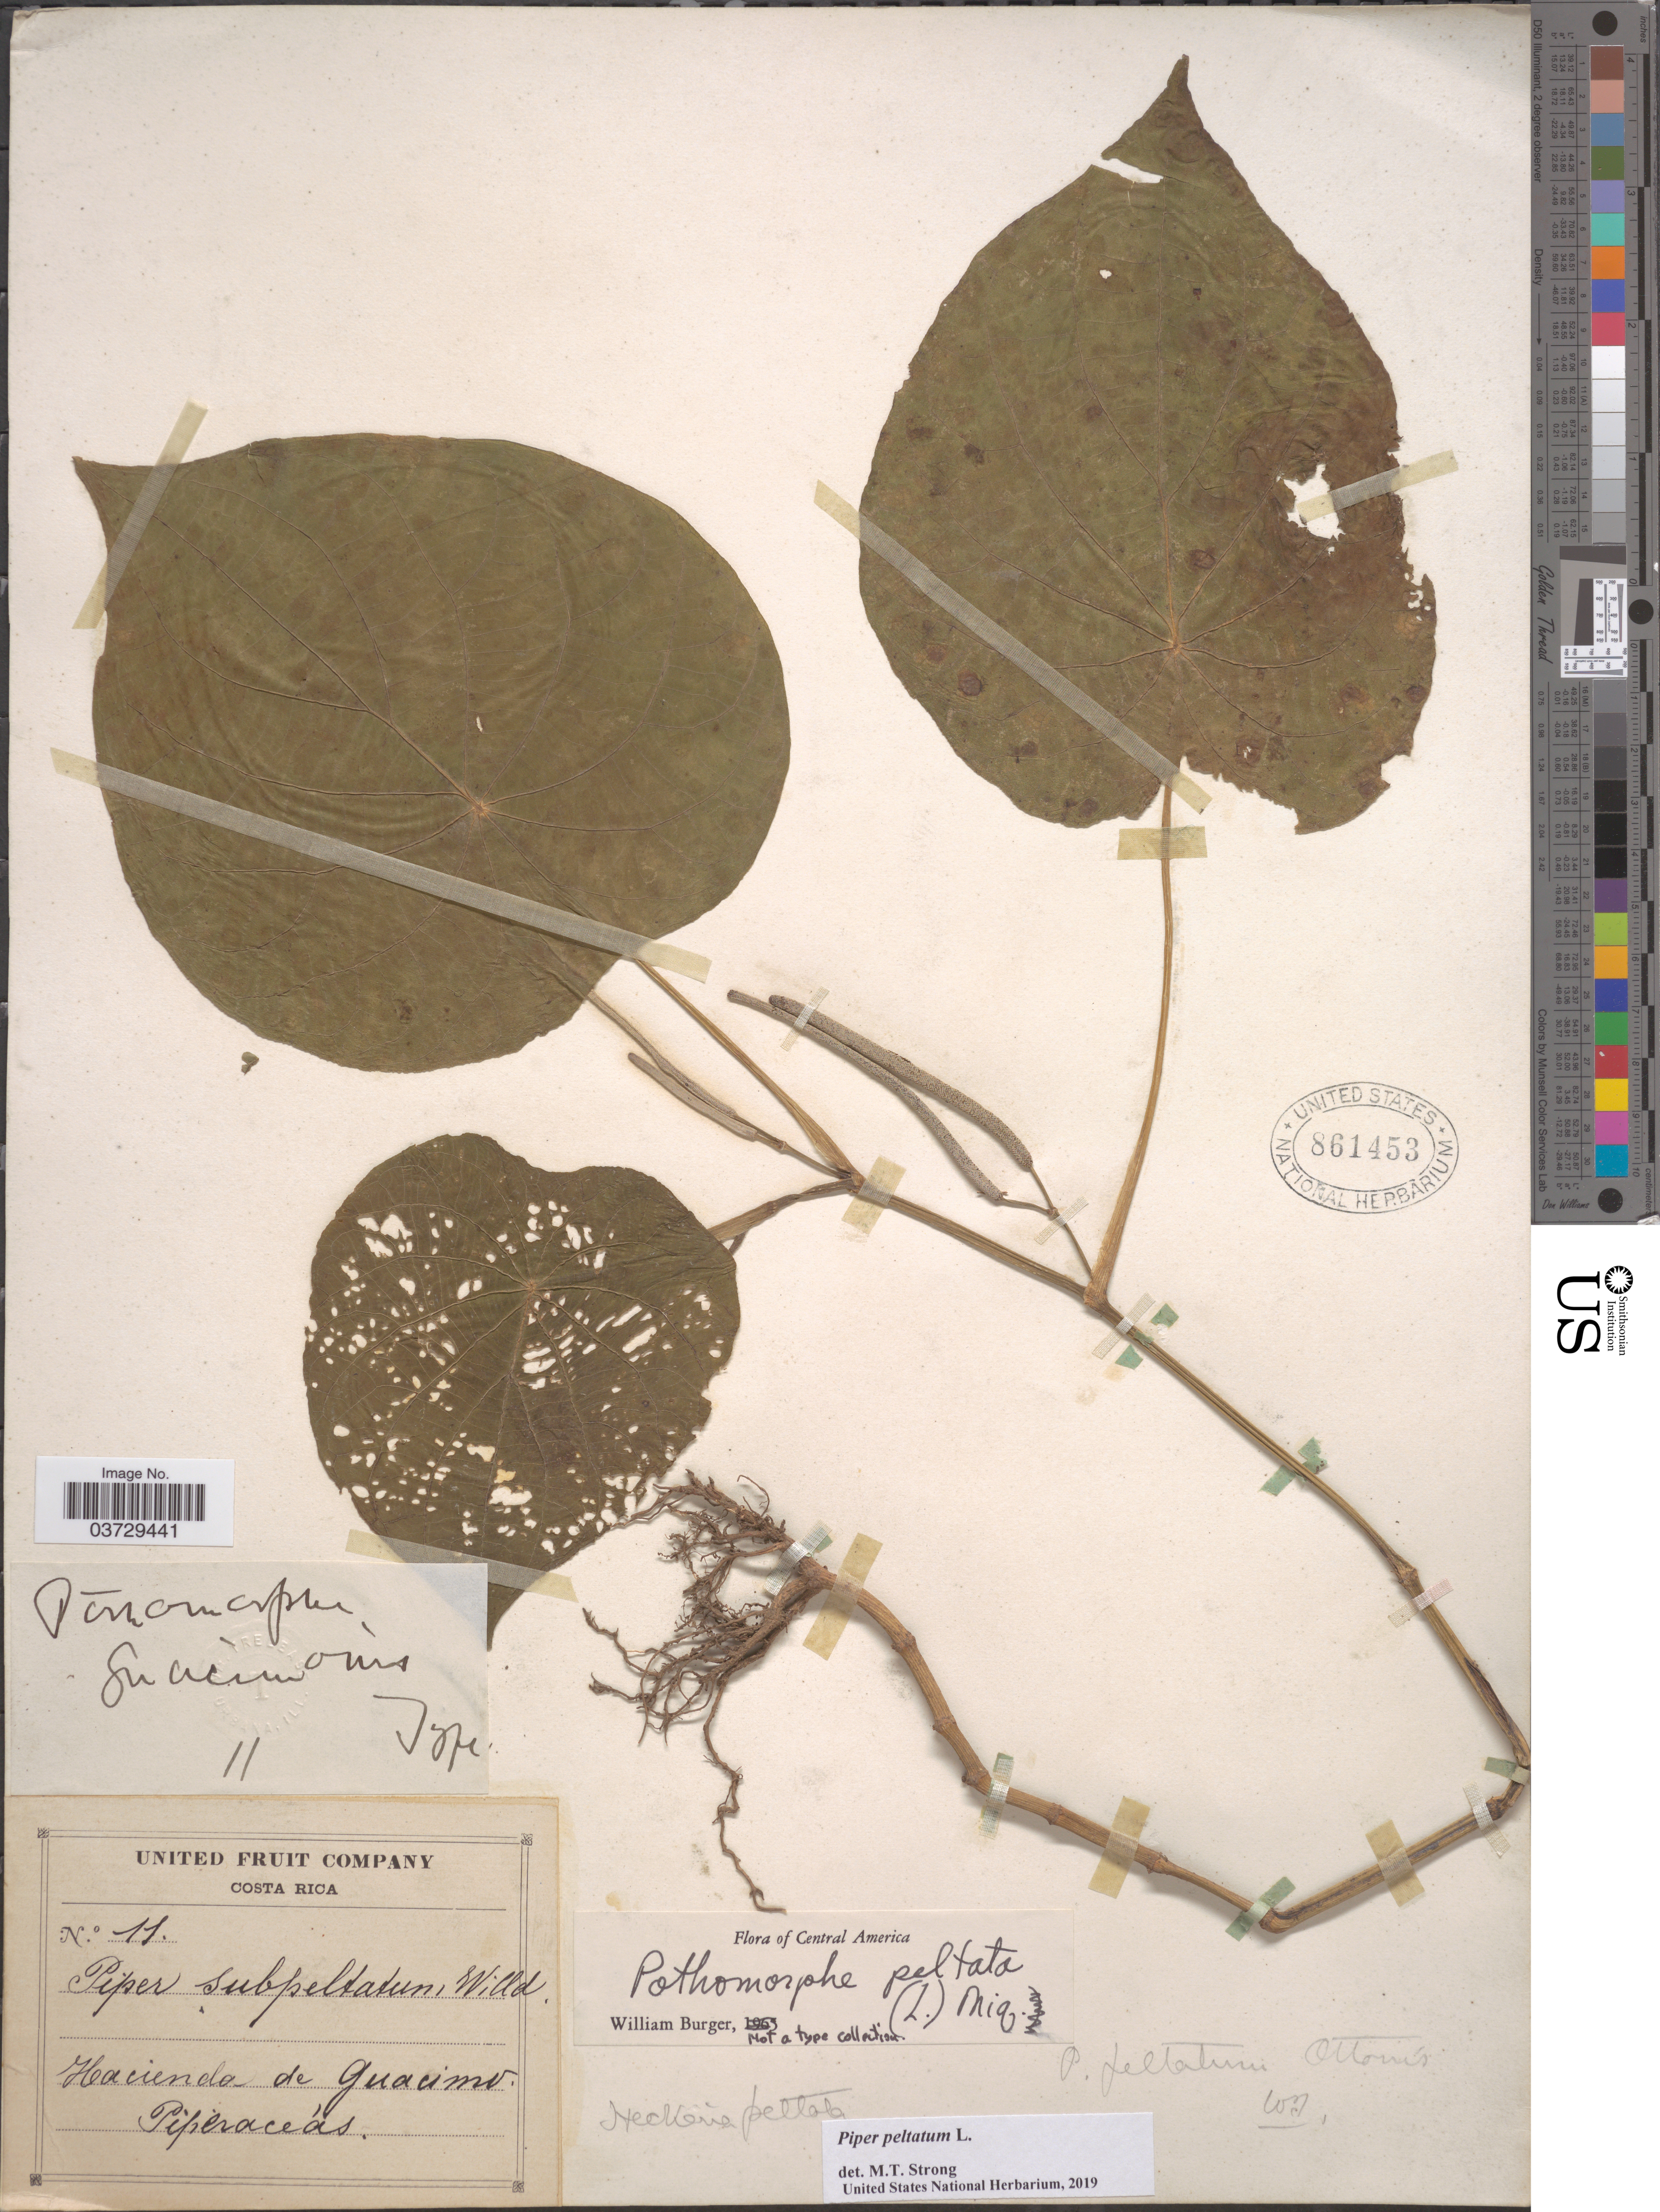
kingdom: Plantae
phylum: Tracheophyta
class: Magnoliopsida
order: Piperales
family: Piperaceae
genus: Piper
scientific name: Piper peltatum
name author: L.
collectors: United Fruit Company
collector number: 11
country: Costa Rica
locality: Hacienda de Guacimo.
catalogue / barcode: US 861453